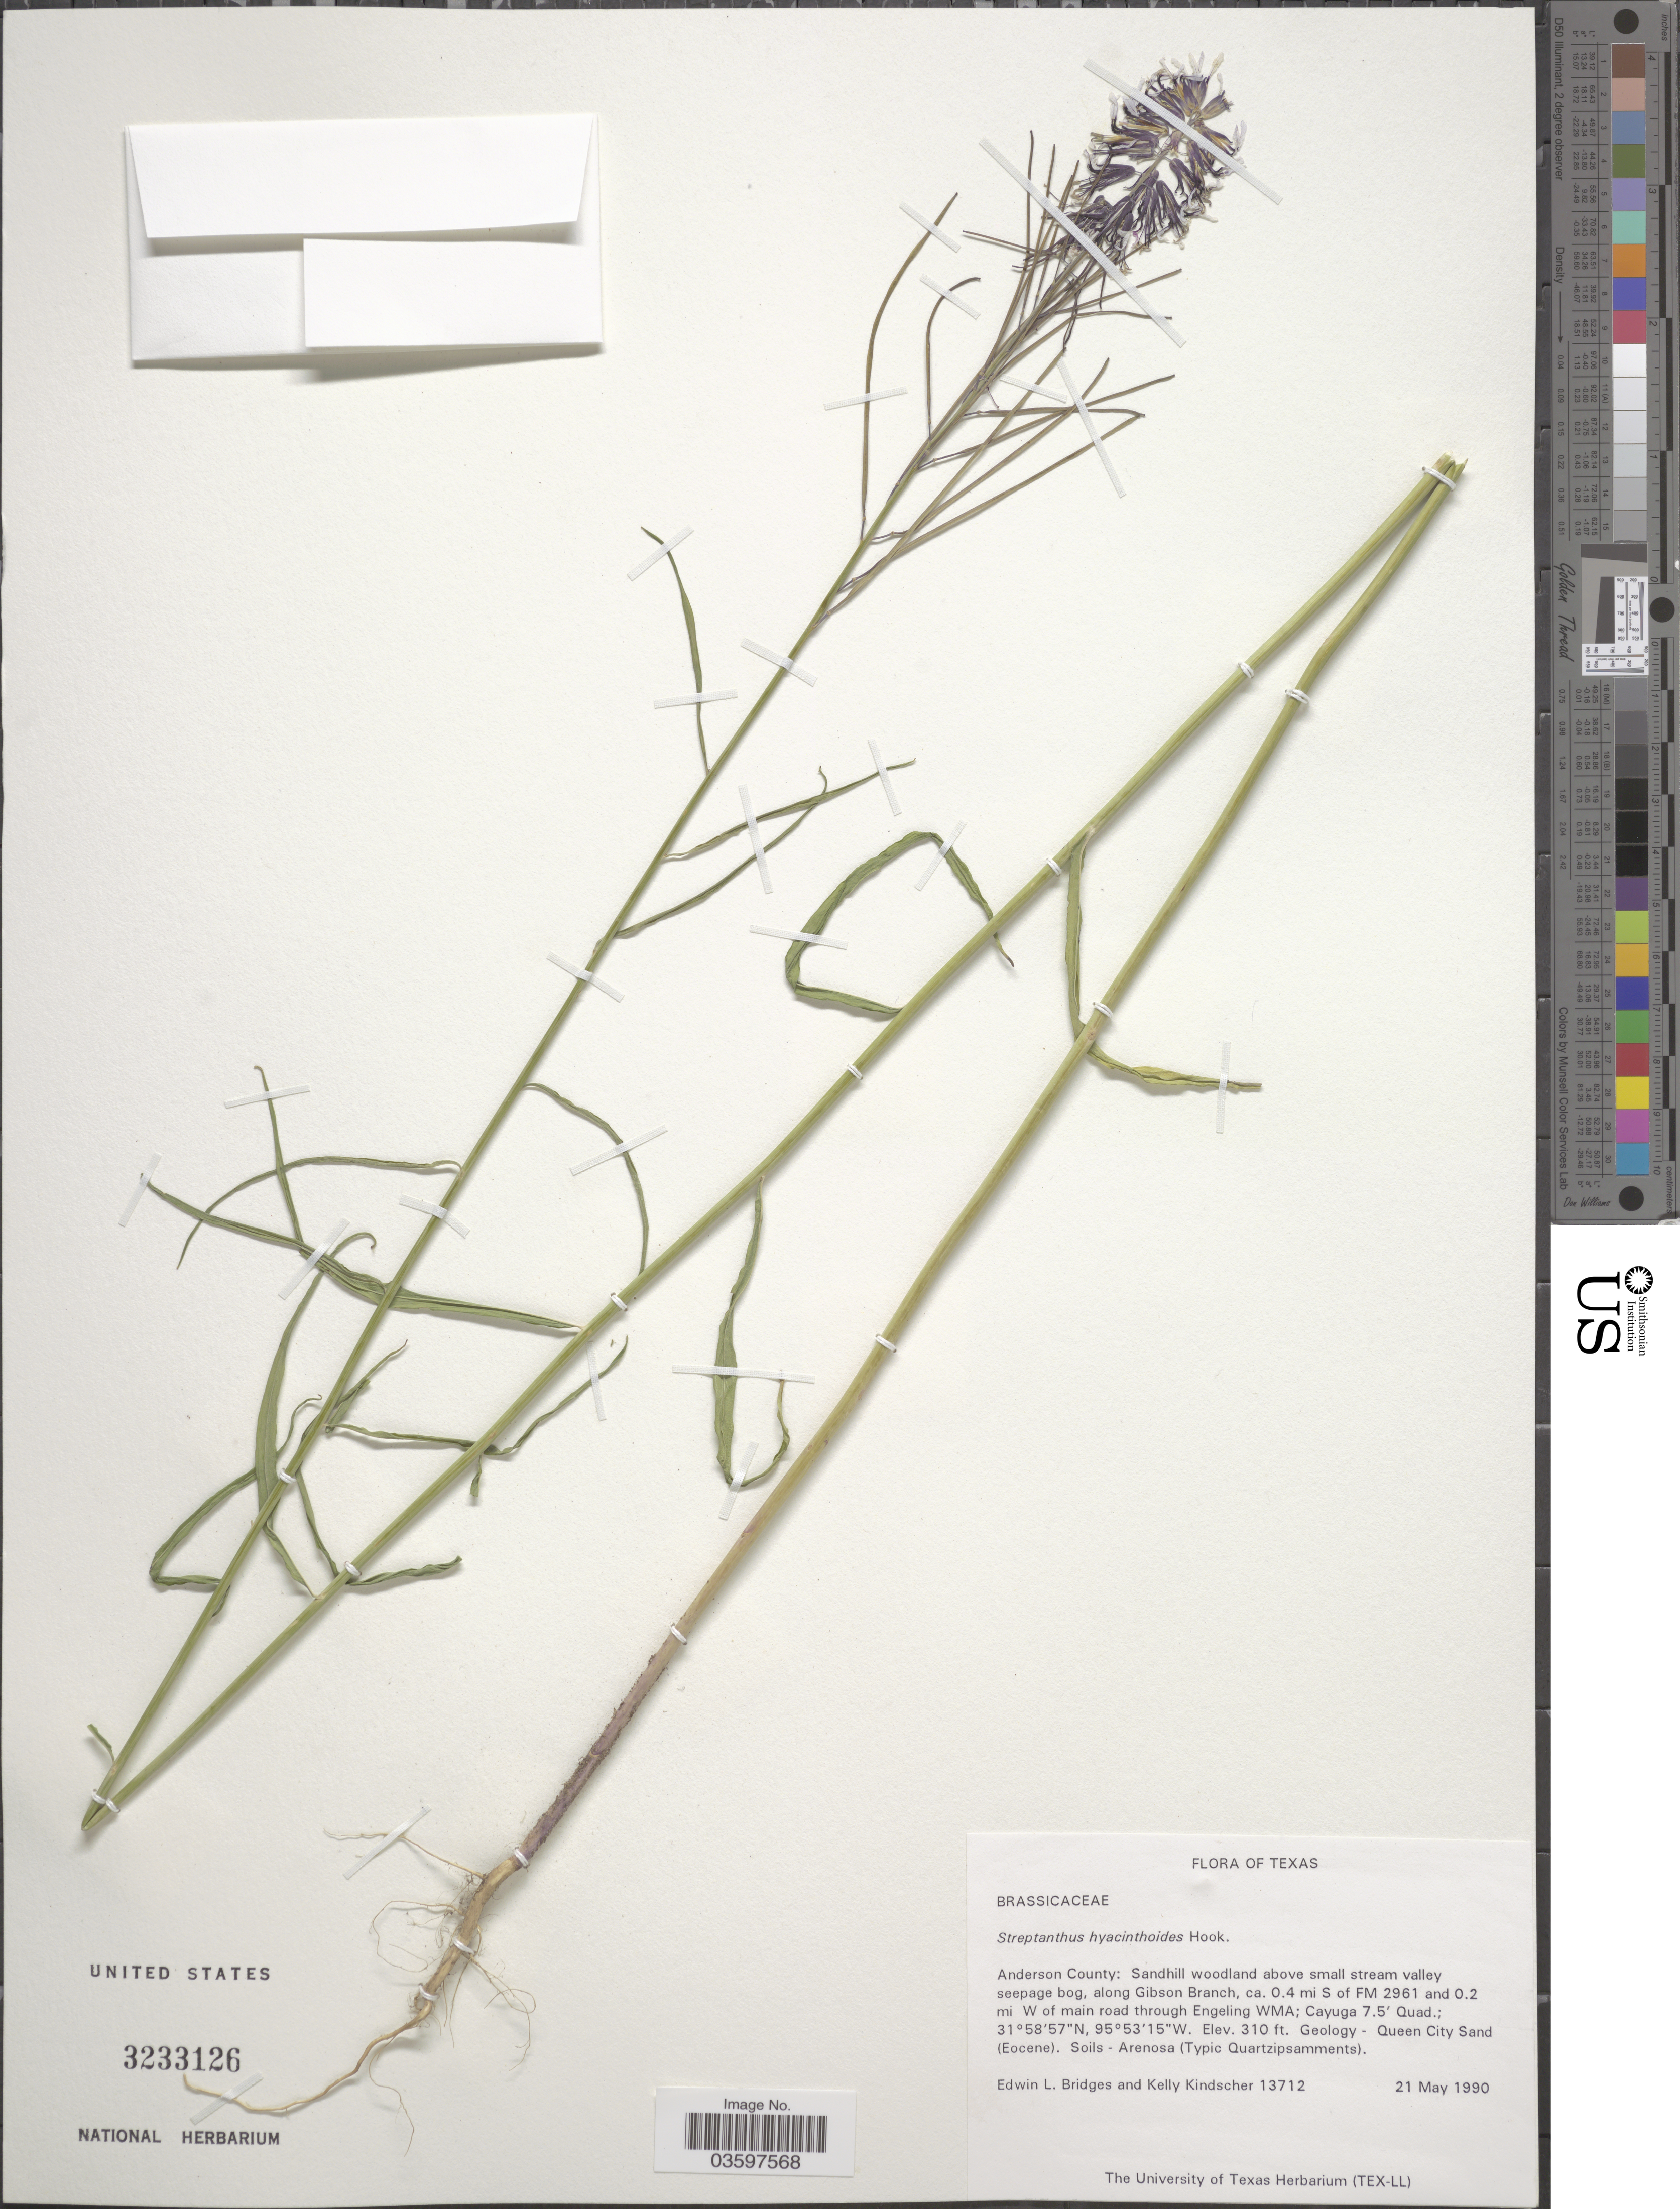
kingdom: Plantae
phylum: Tracheophyta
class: Magnoliopsida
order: Brassicales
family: Brassicaceae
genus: Streptanthus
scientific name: Streptanthus hyacinthoides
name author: Hook.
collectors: E. Bridges & K. Kindscher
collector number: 13712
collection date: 1990-05-21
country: United States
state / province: Texas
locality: Anderson County: Sandhill woodland above small stream valley seepage bog, along Gibson Branch, ca. 0.4 mi S of FM 2961 and 0.2 mi W of main road through Engeling WMA; Cayuga 7.5' Quad.; Geology - Queen City Sand.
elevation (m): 94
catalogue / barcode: US 3233126